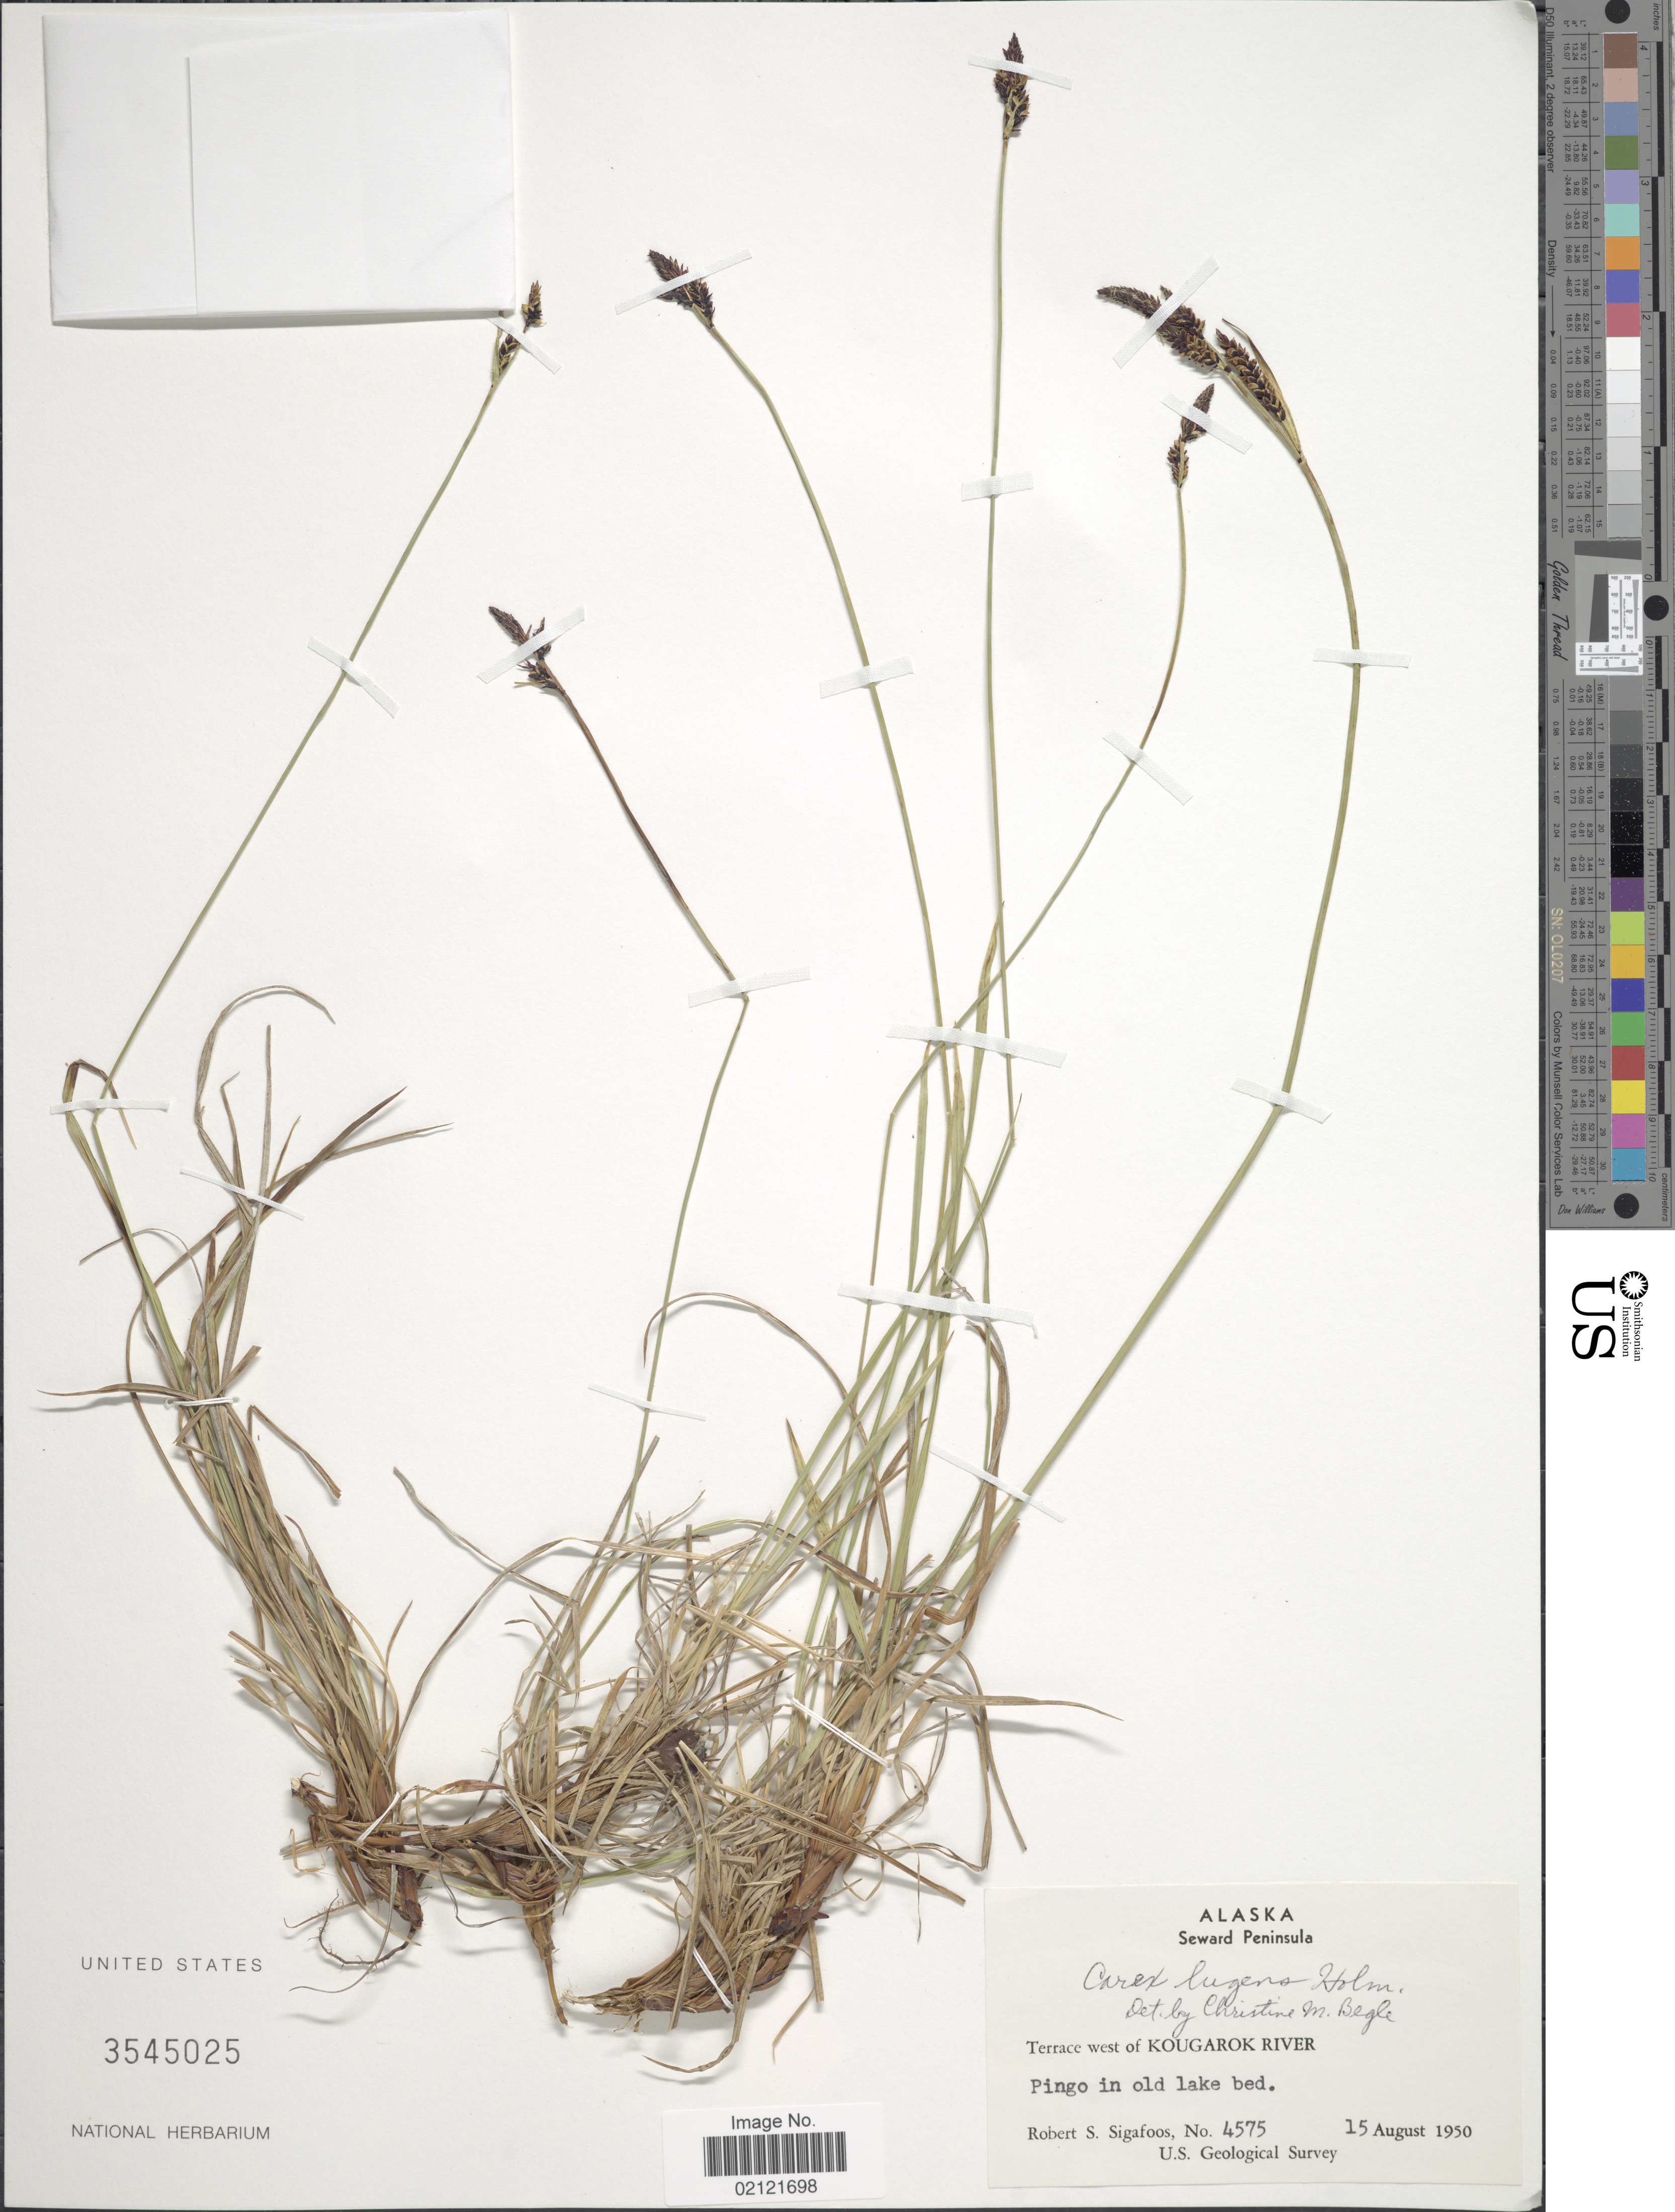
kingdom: Plantae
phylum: Tracheophyta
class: Liliopsida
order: Poales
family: Cyperaceae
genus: Carex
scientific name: Carex bigelowii subsp. lugens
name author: (Holm) T.V. Egorova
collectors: R. Sigafoos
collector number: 4575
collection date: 1950-08-15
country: United States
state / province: Alaska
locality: Seward Peninsula, Terrace west of Kougarok River, Pingo in old lake bed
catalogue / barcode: US 3545025